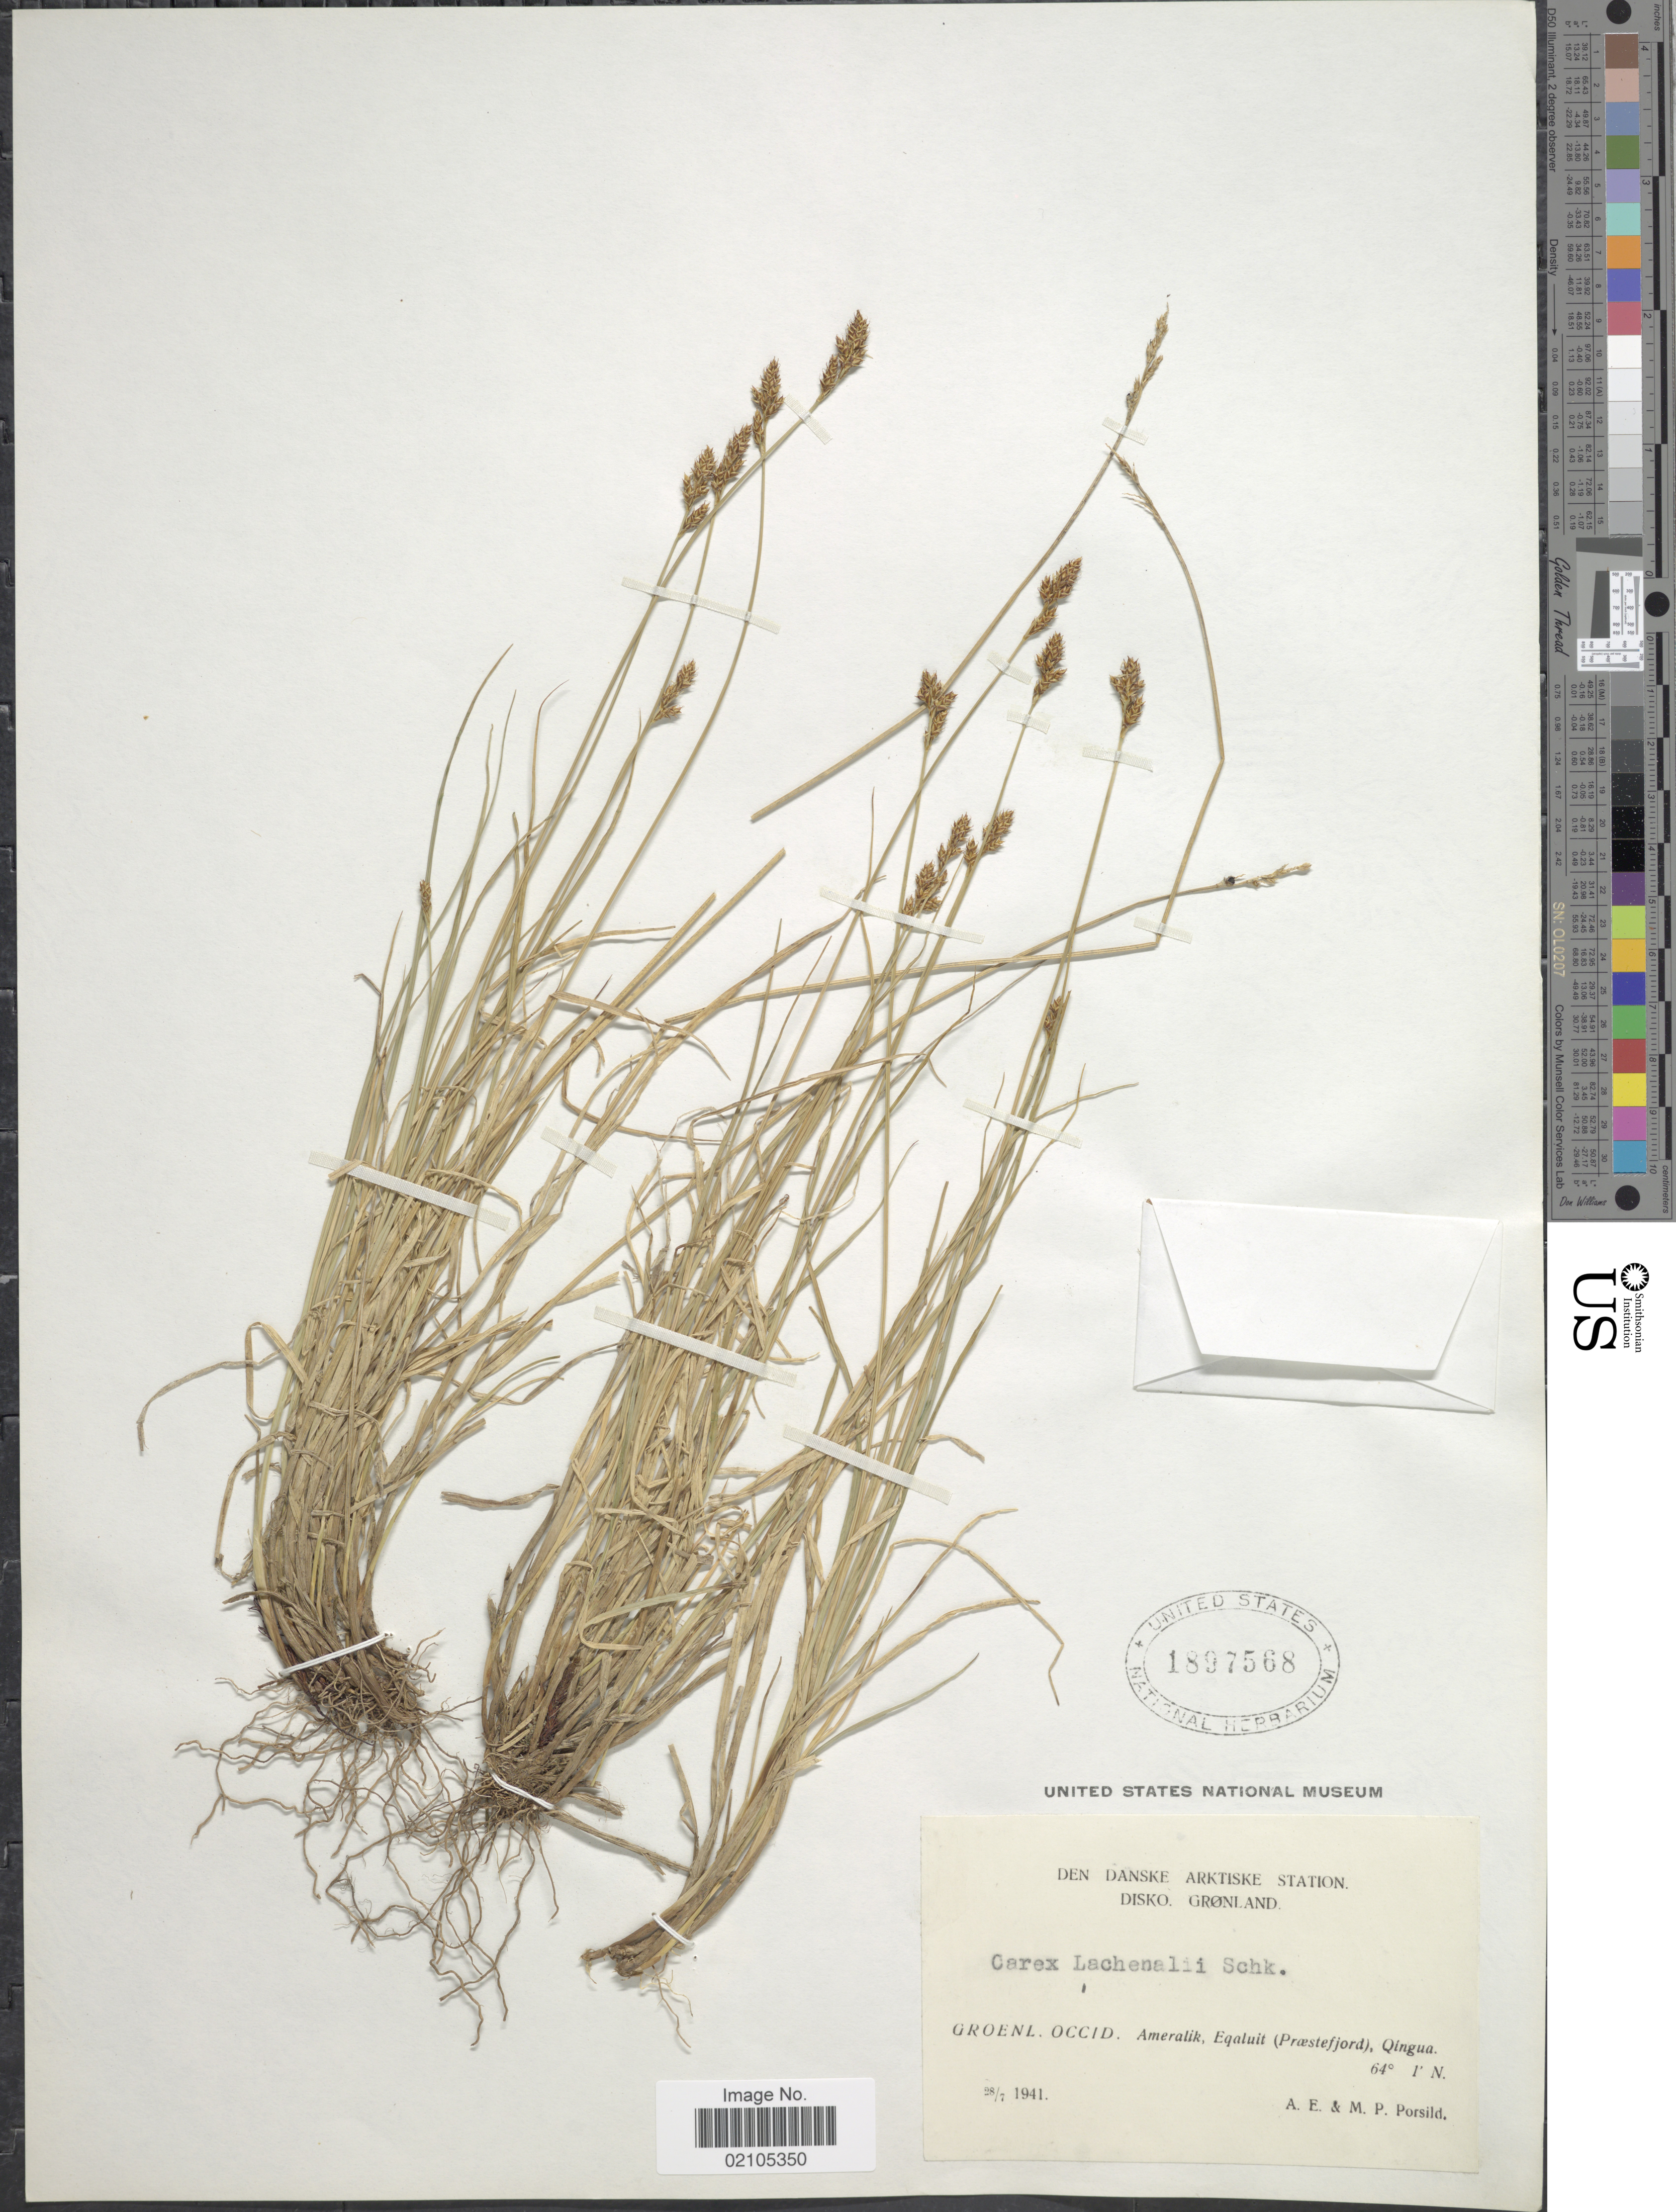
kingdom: Plantae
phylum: Tracheophyta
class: Liliopsida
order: Poales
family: Cyperaceae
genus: Carex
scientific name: Carex lachenalii subsp. lachenalii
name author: Schkuhr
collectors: A. E. Porsild & M. P. Porsild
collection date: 1941-07-28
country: Greenland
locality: Den Danske Arktiske Station. Disko, Gronland. Groenl. Occid. Ameralik, Eqaluit (Praestefjord), Qingua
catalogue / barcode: US 1897568